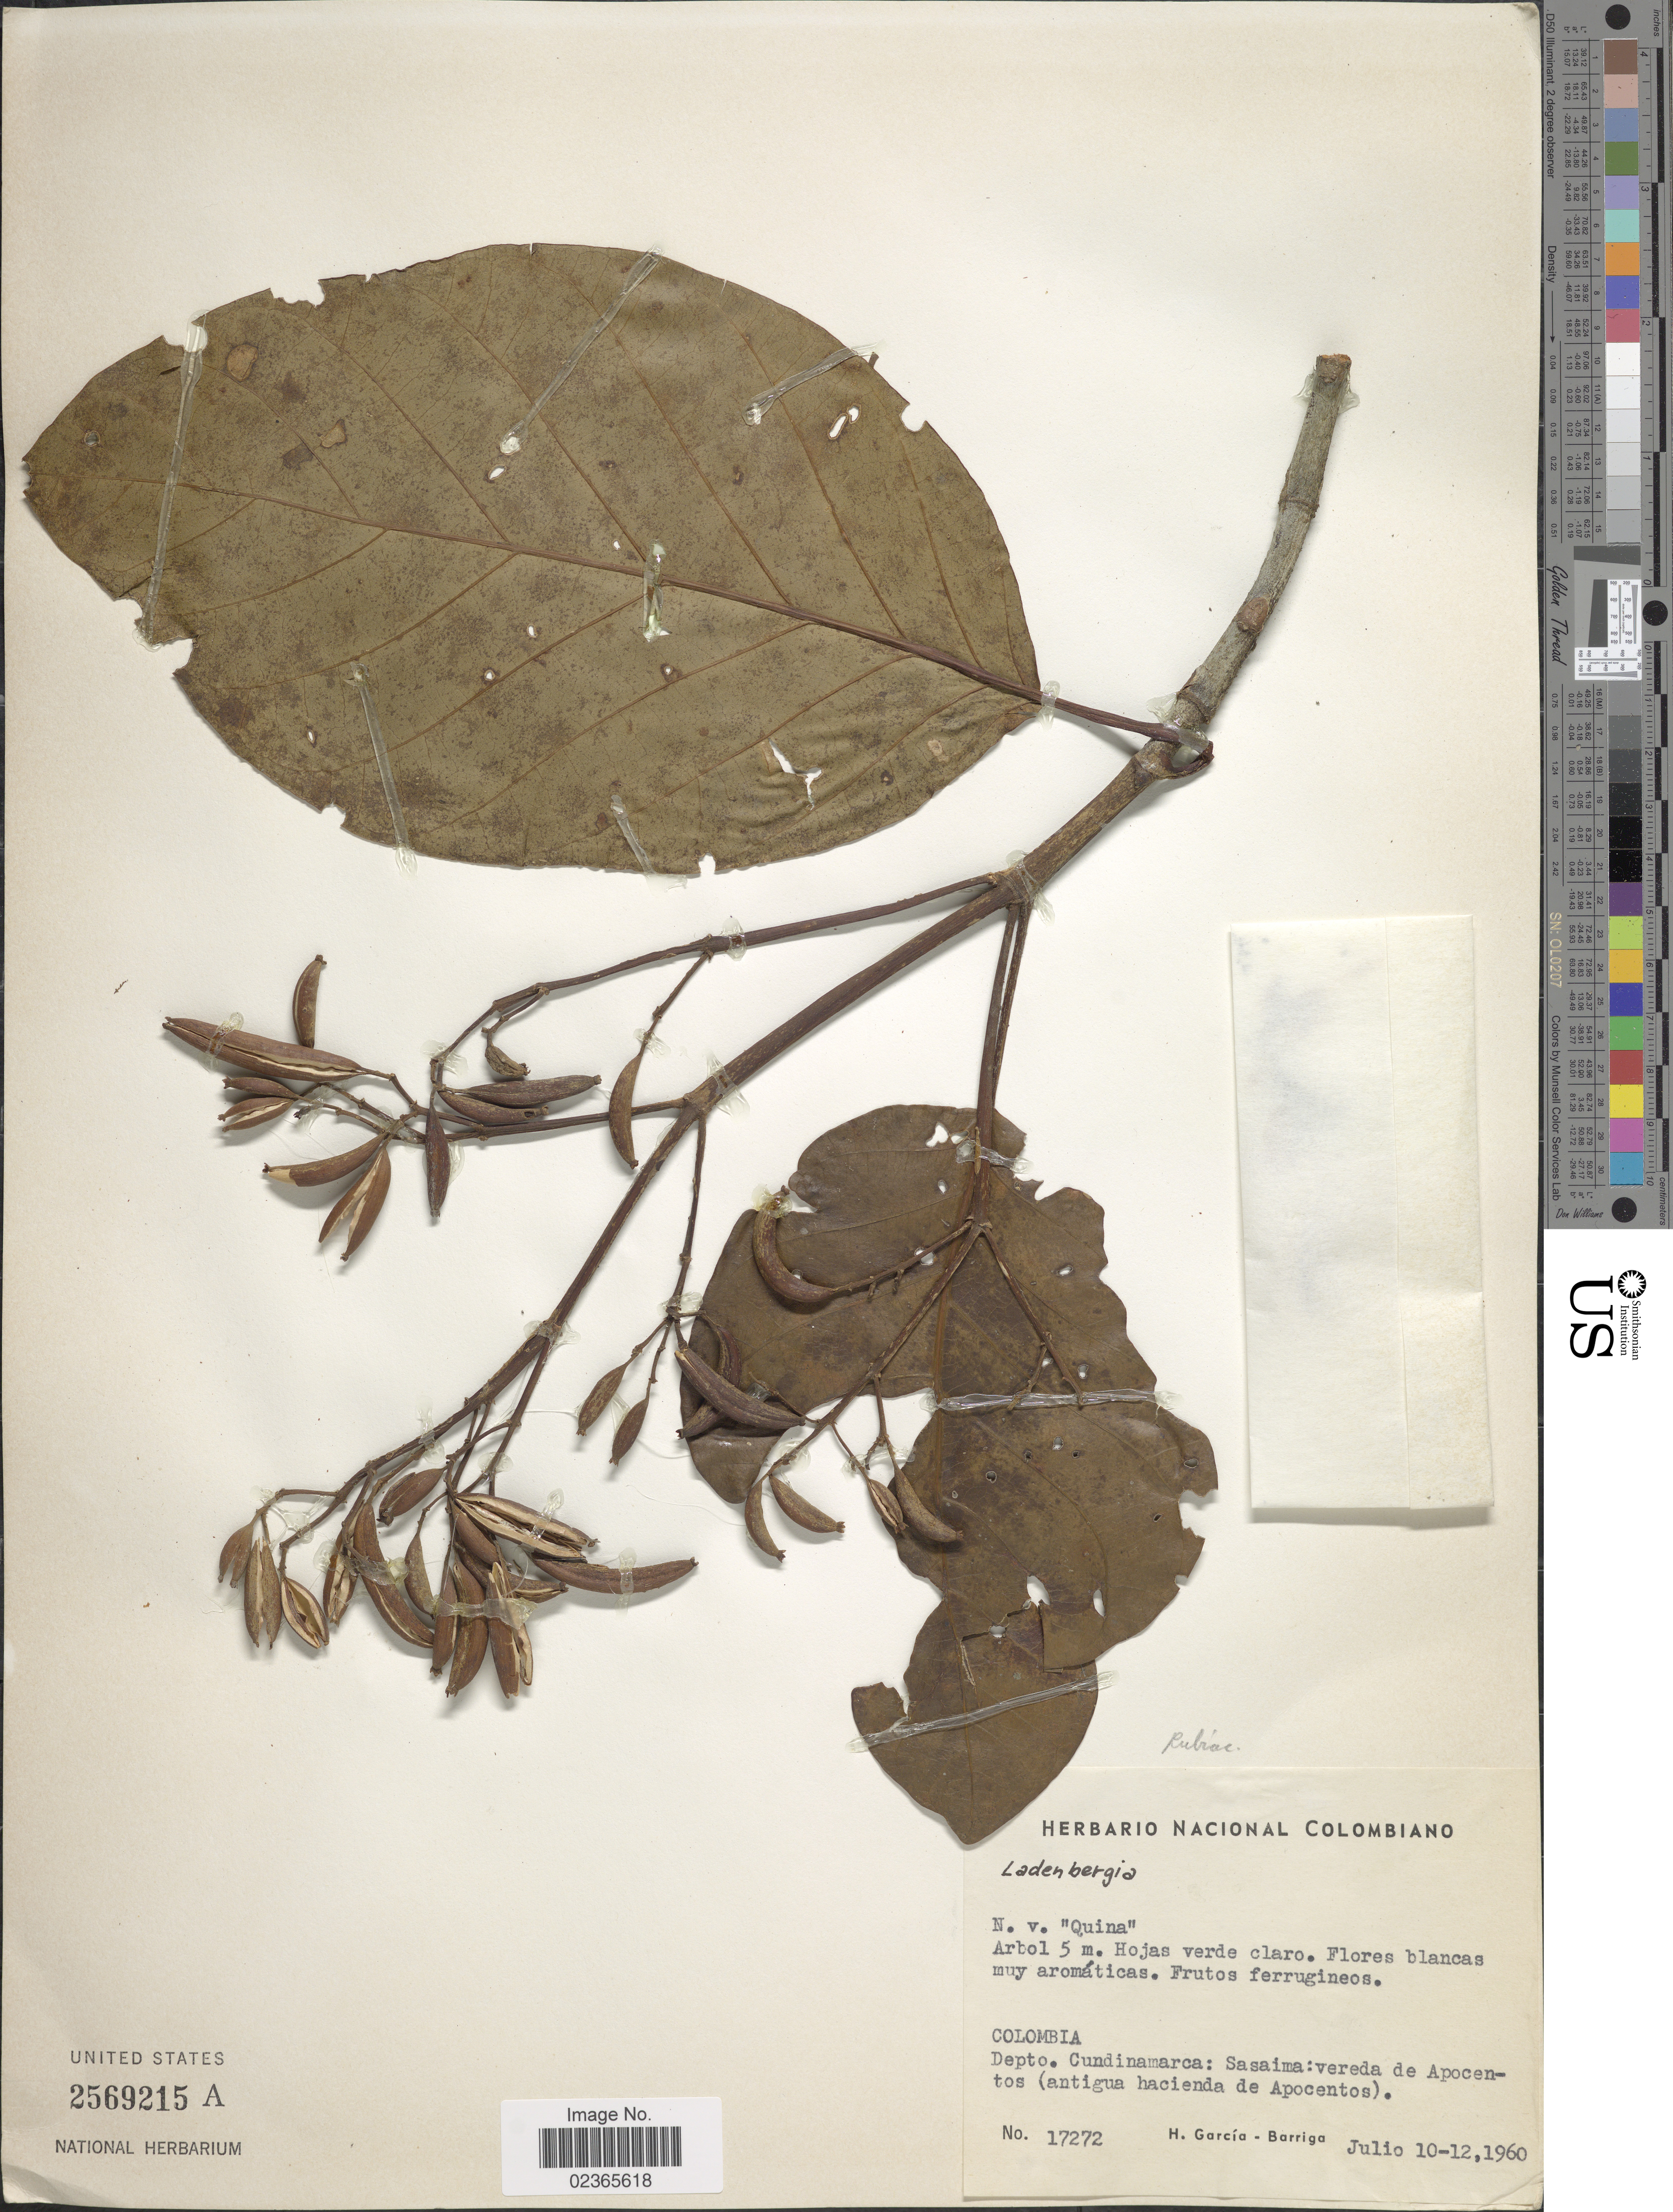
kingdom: Plantae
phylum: Tracheophyta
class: Magnoliopsida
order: Gentianales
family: Rubiaceae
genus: Ladenbergia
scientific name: Ladenbergia sp.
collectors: H. García Barriga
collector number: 17272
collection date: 1960-07-10/1960-07-12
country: Colombia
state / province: Cundinamarca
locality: Sasaima: Vereda de Apocentos (antigua hacienda de Apocentos)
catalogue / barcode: US 2569215A